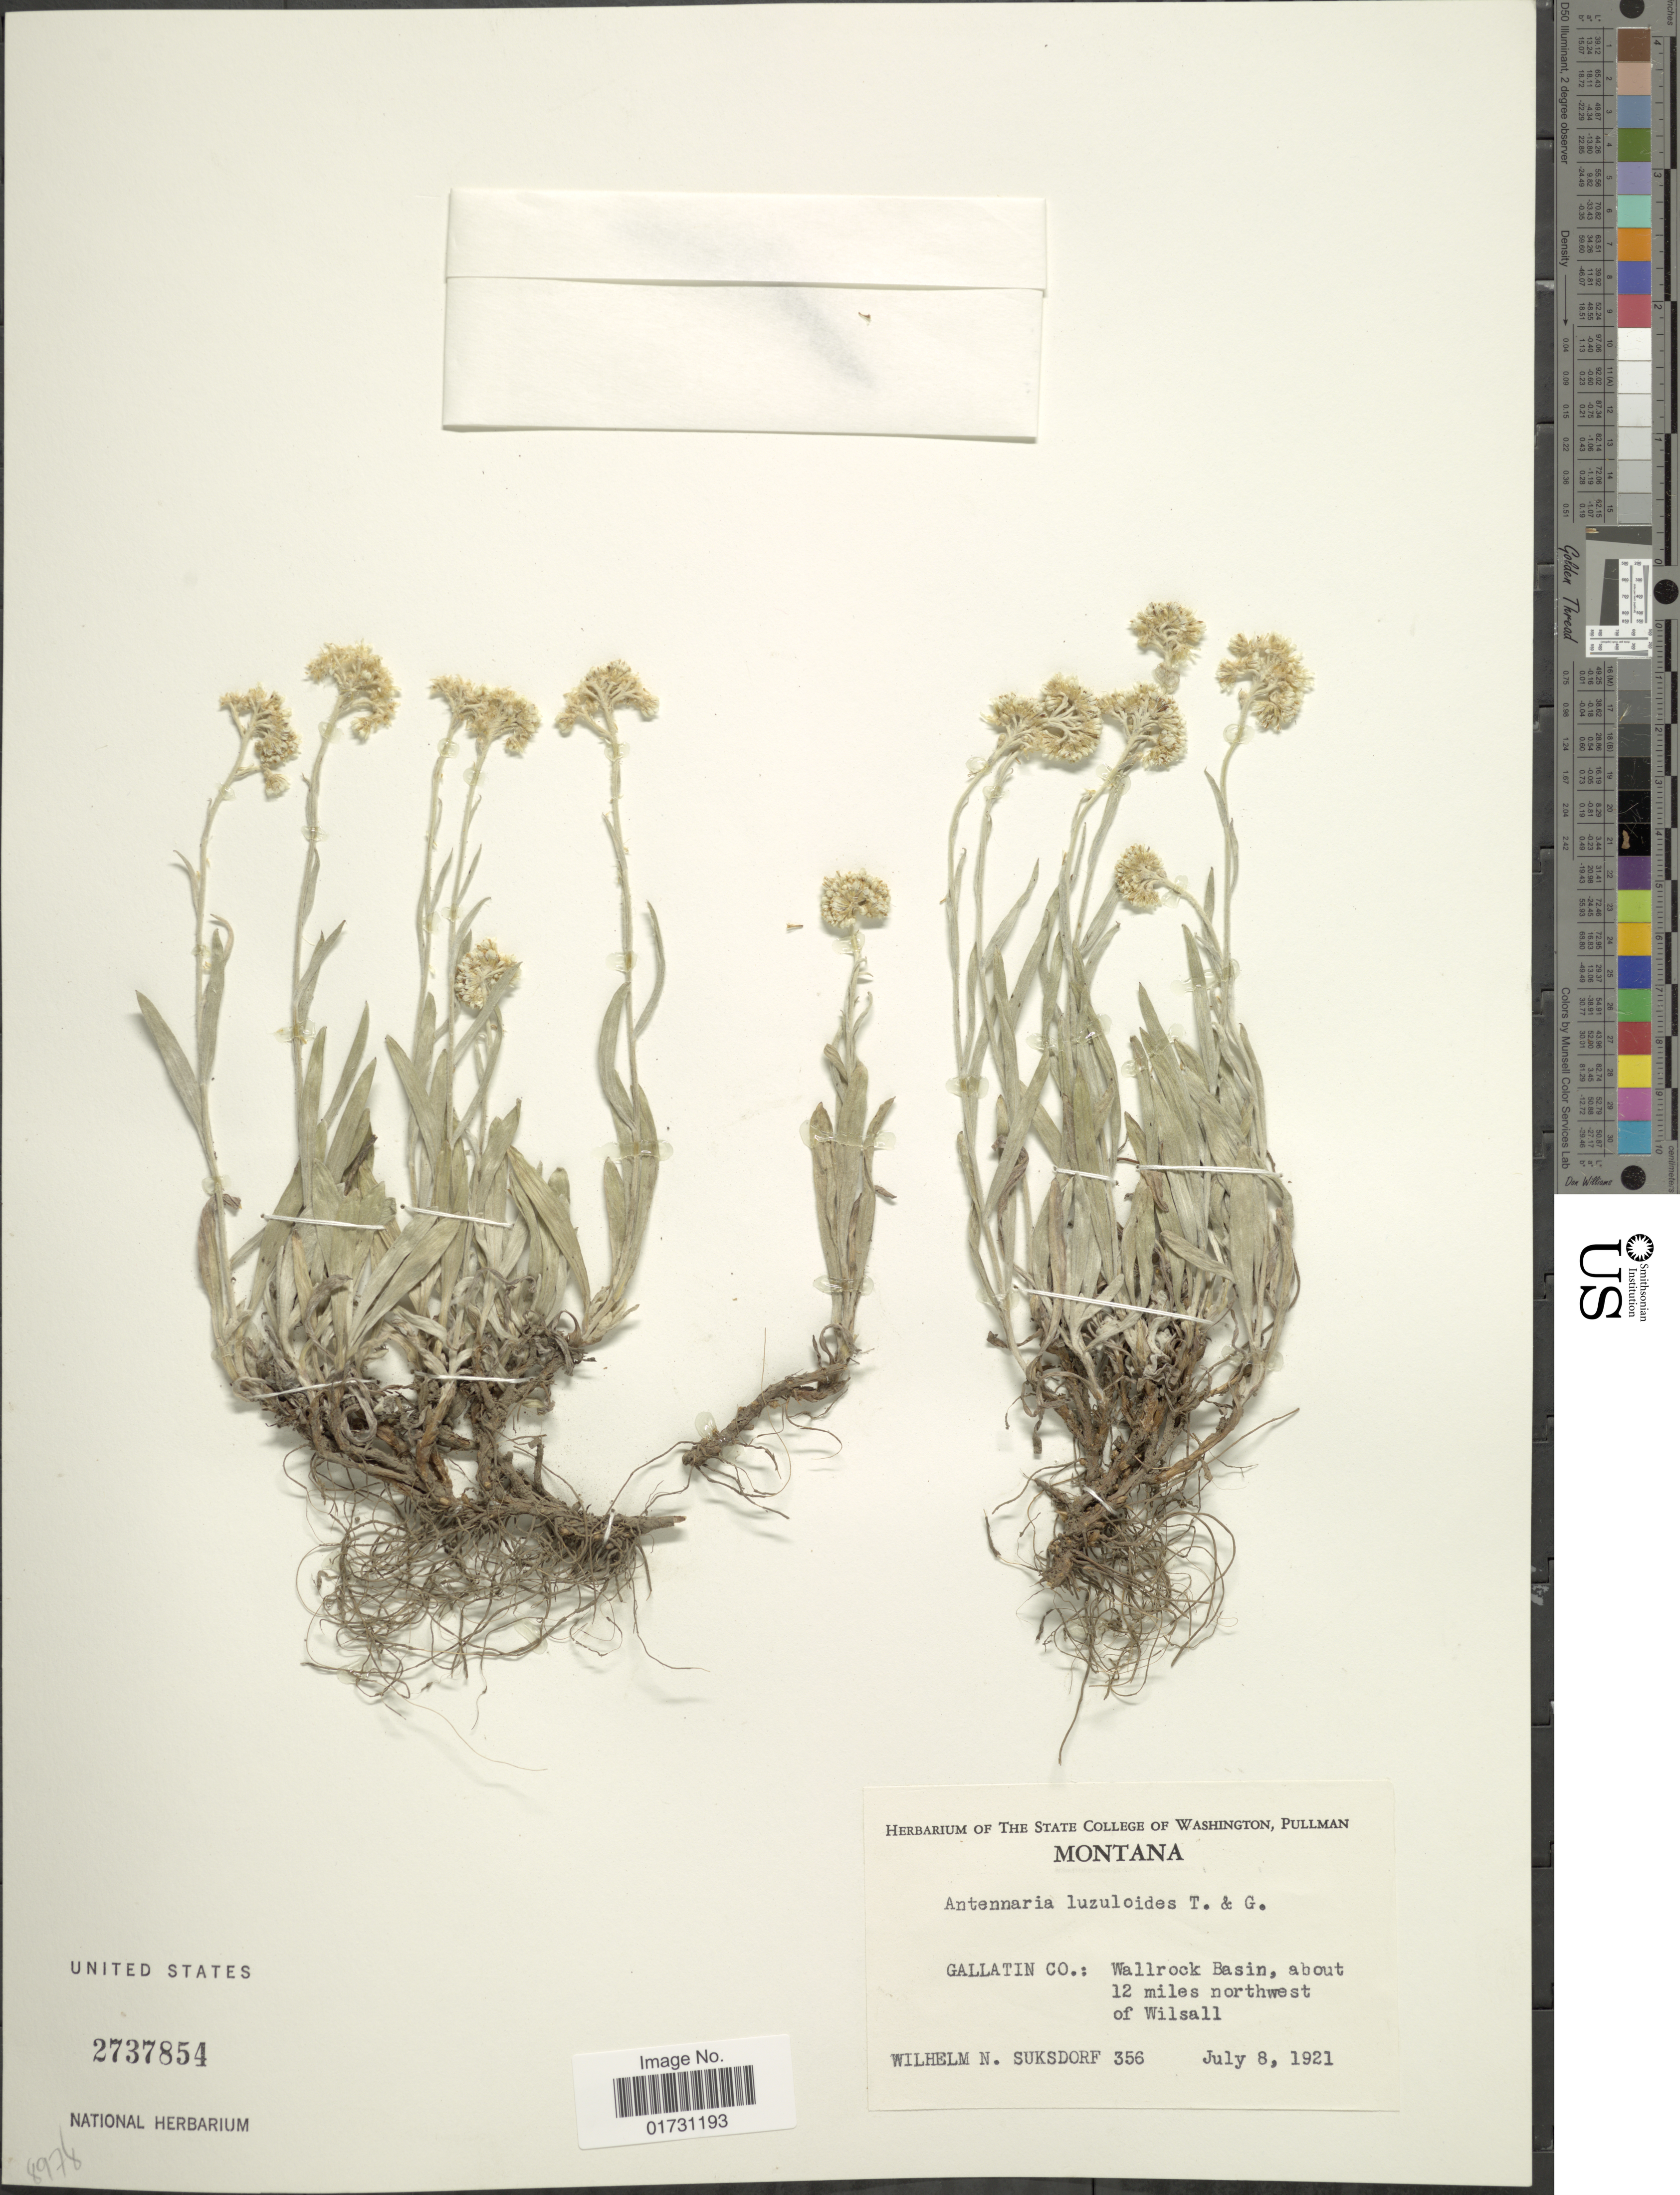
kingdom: Plantae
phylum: Tracheophyta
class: Magnoliopsida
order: Asterales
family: Asteraceae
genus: Antennaria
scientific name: Antennaria luzuloides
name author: Torr. & A. Gray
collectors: W. N. Suksdorf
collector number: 356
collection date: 1921-07-08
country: United States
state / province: Montana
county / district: Gallatin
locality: Wallrock Basin, about 12 miles NW of Wilsall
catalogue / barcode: US 2737854